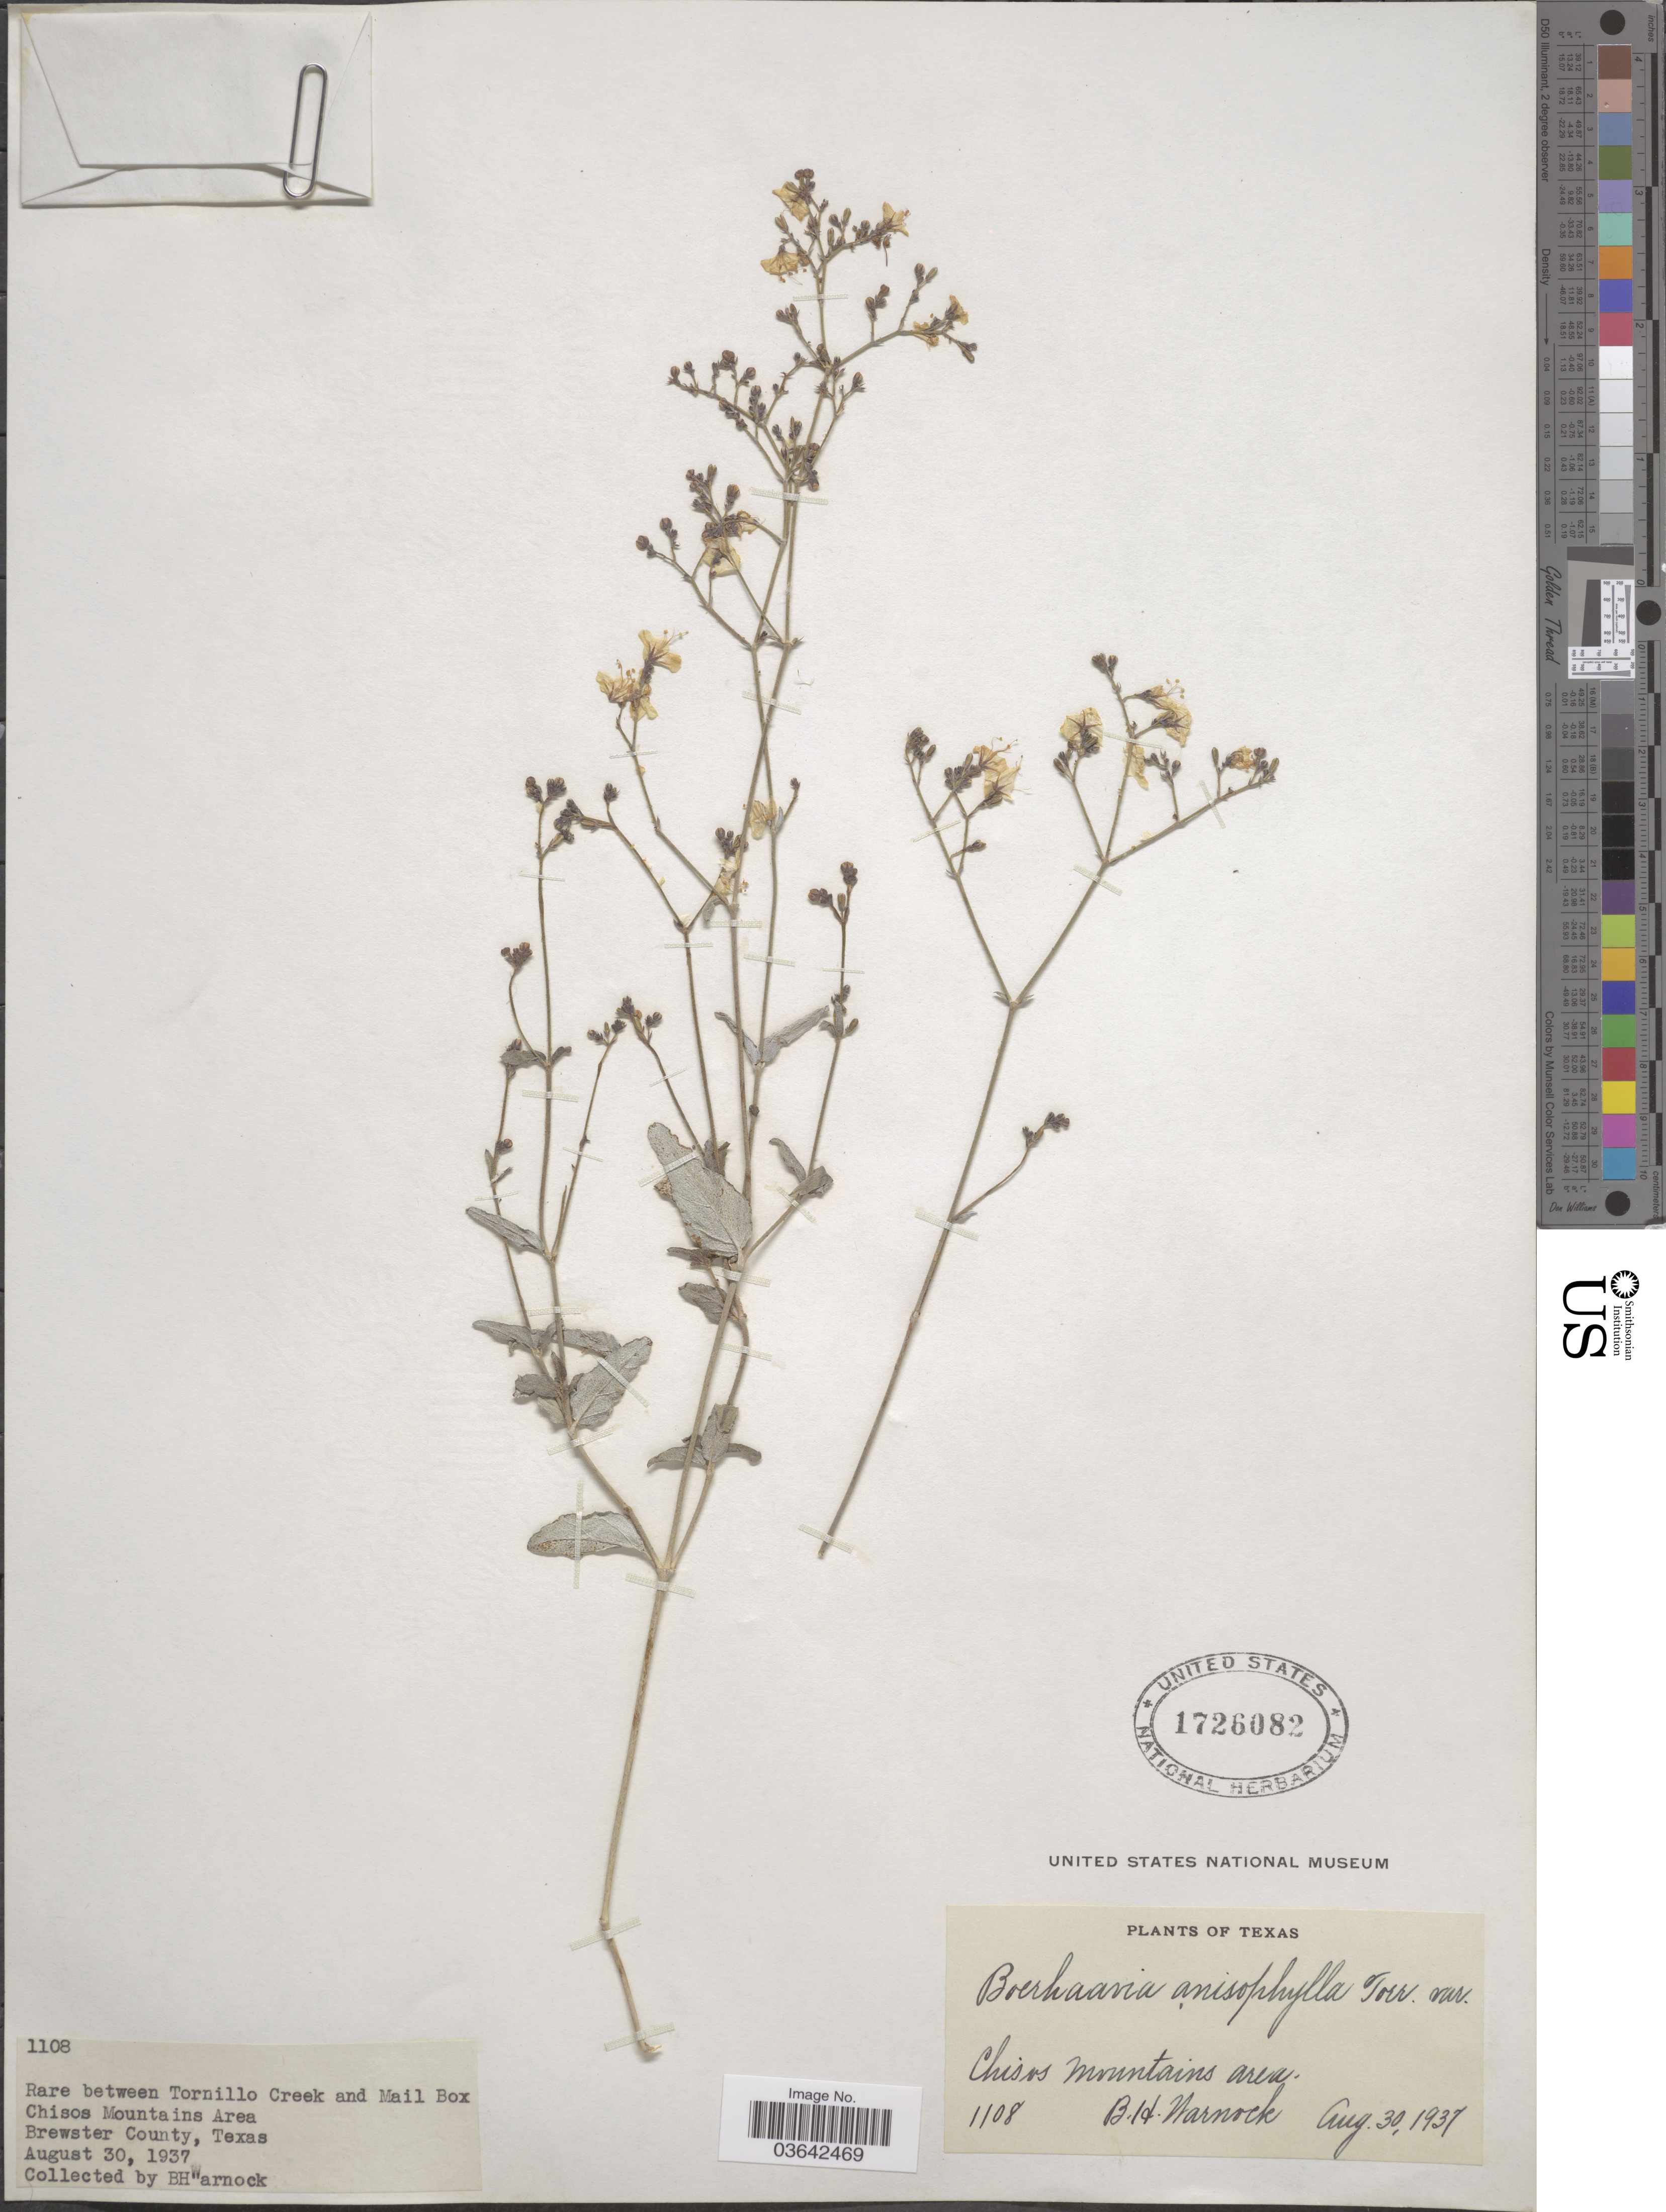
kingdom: Plantae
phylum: Tracheophyta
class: Magnoliopsida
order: Caryophyllales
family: Nyctaginaceae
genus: Boerhavia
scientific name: Boerhavia anisophylla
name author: Torr. in Emory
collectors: B. H. Warnock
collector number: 1108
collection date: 1937-08-30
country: United States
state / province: Texas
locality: Rare between Tornillo Creek and Mail Box. Chisos Mountains Area. Brewster County.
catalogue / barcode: US 1726082